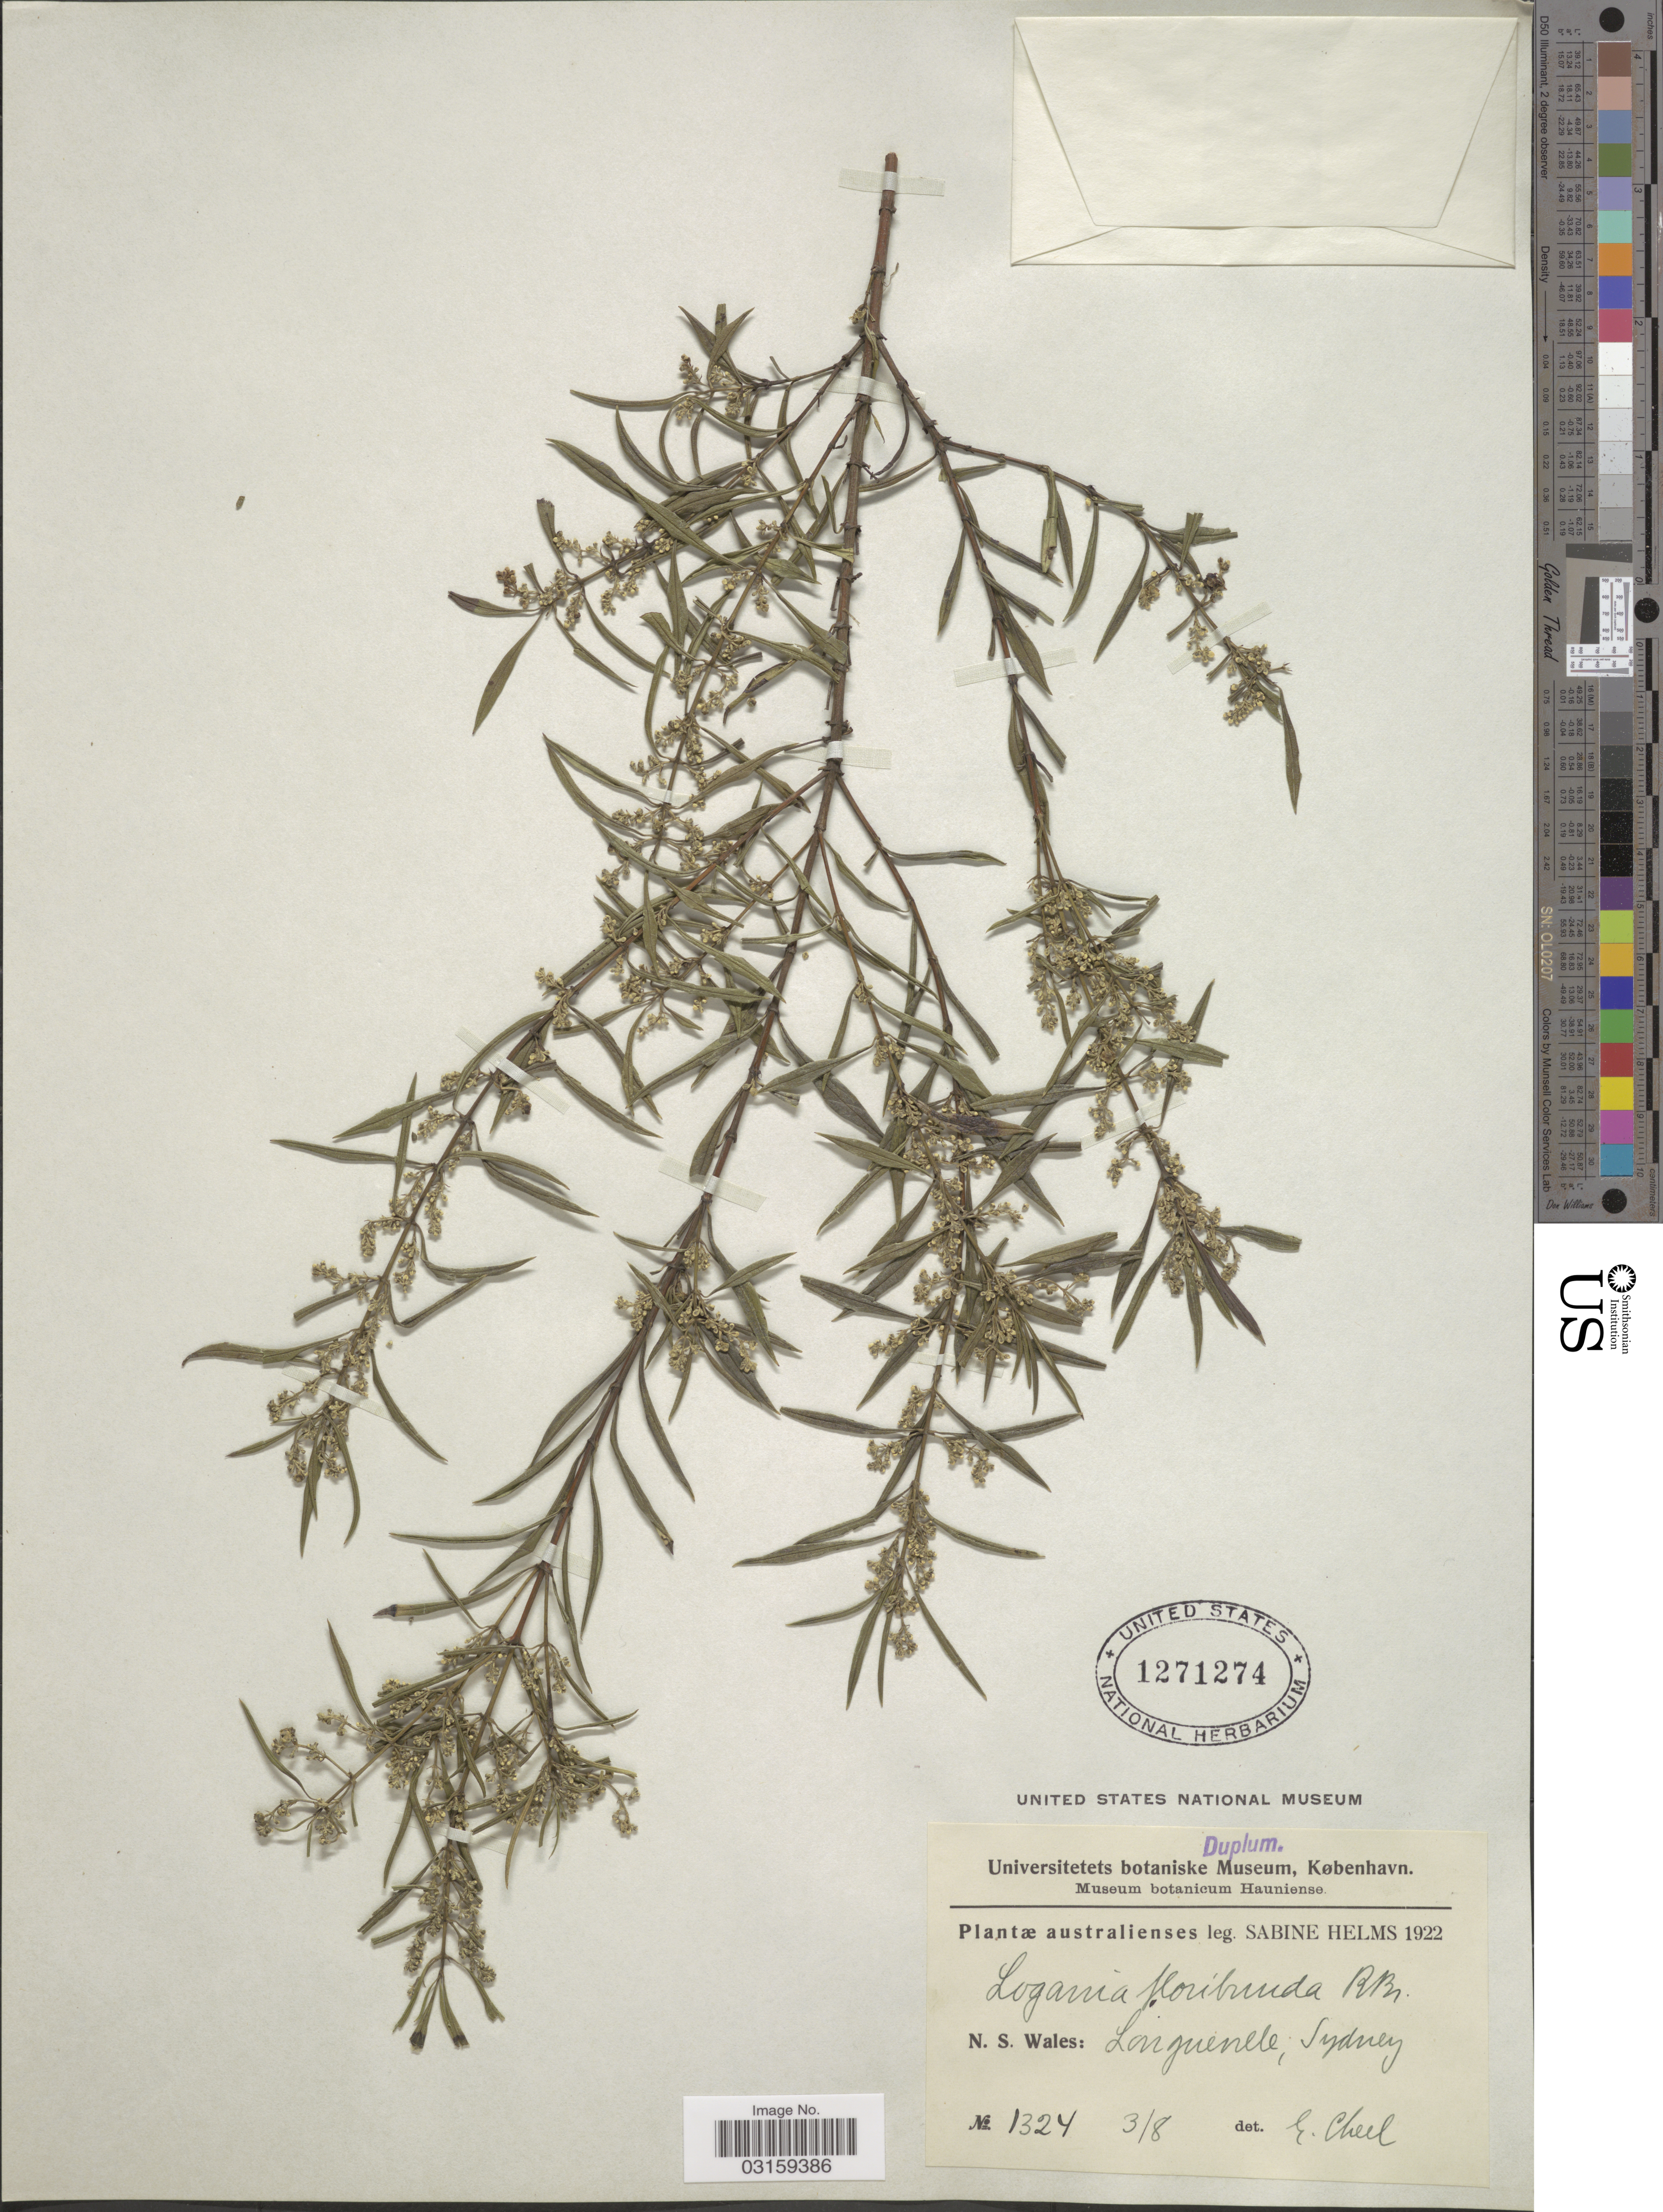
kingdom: Plantae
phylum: Tracheophyta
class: Magnoliopsida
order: Gentianales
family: Loganiaceae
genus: Logania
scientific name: Logania albiflora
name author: (Andrews) Druce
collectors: S. Helms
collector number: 1324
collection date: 1922-08-03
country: Australia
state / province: New South Wales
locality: N. S. Wales: Longueville, Sydney.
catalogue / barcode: US 1271274